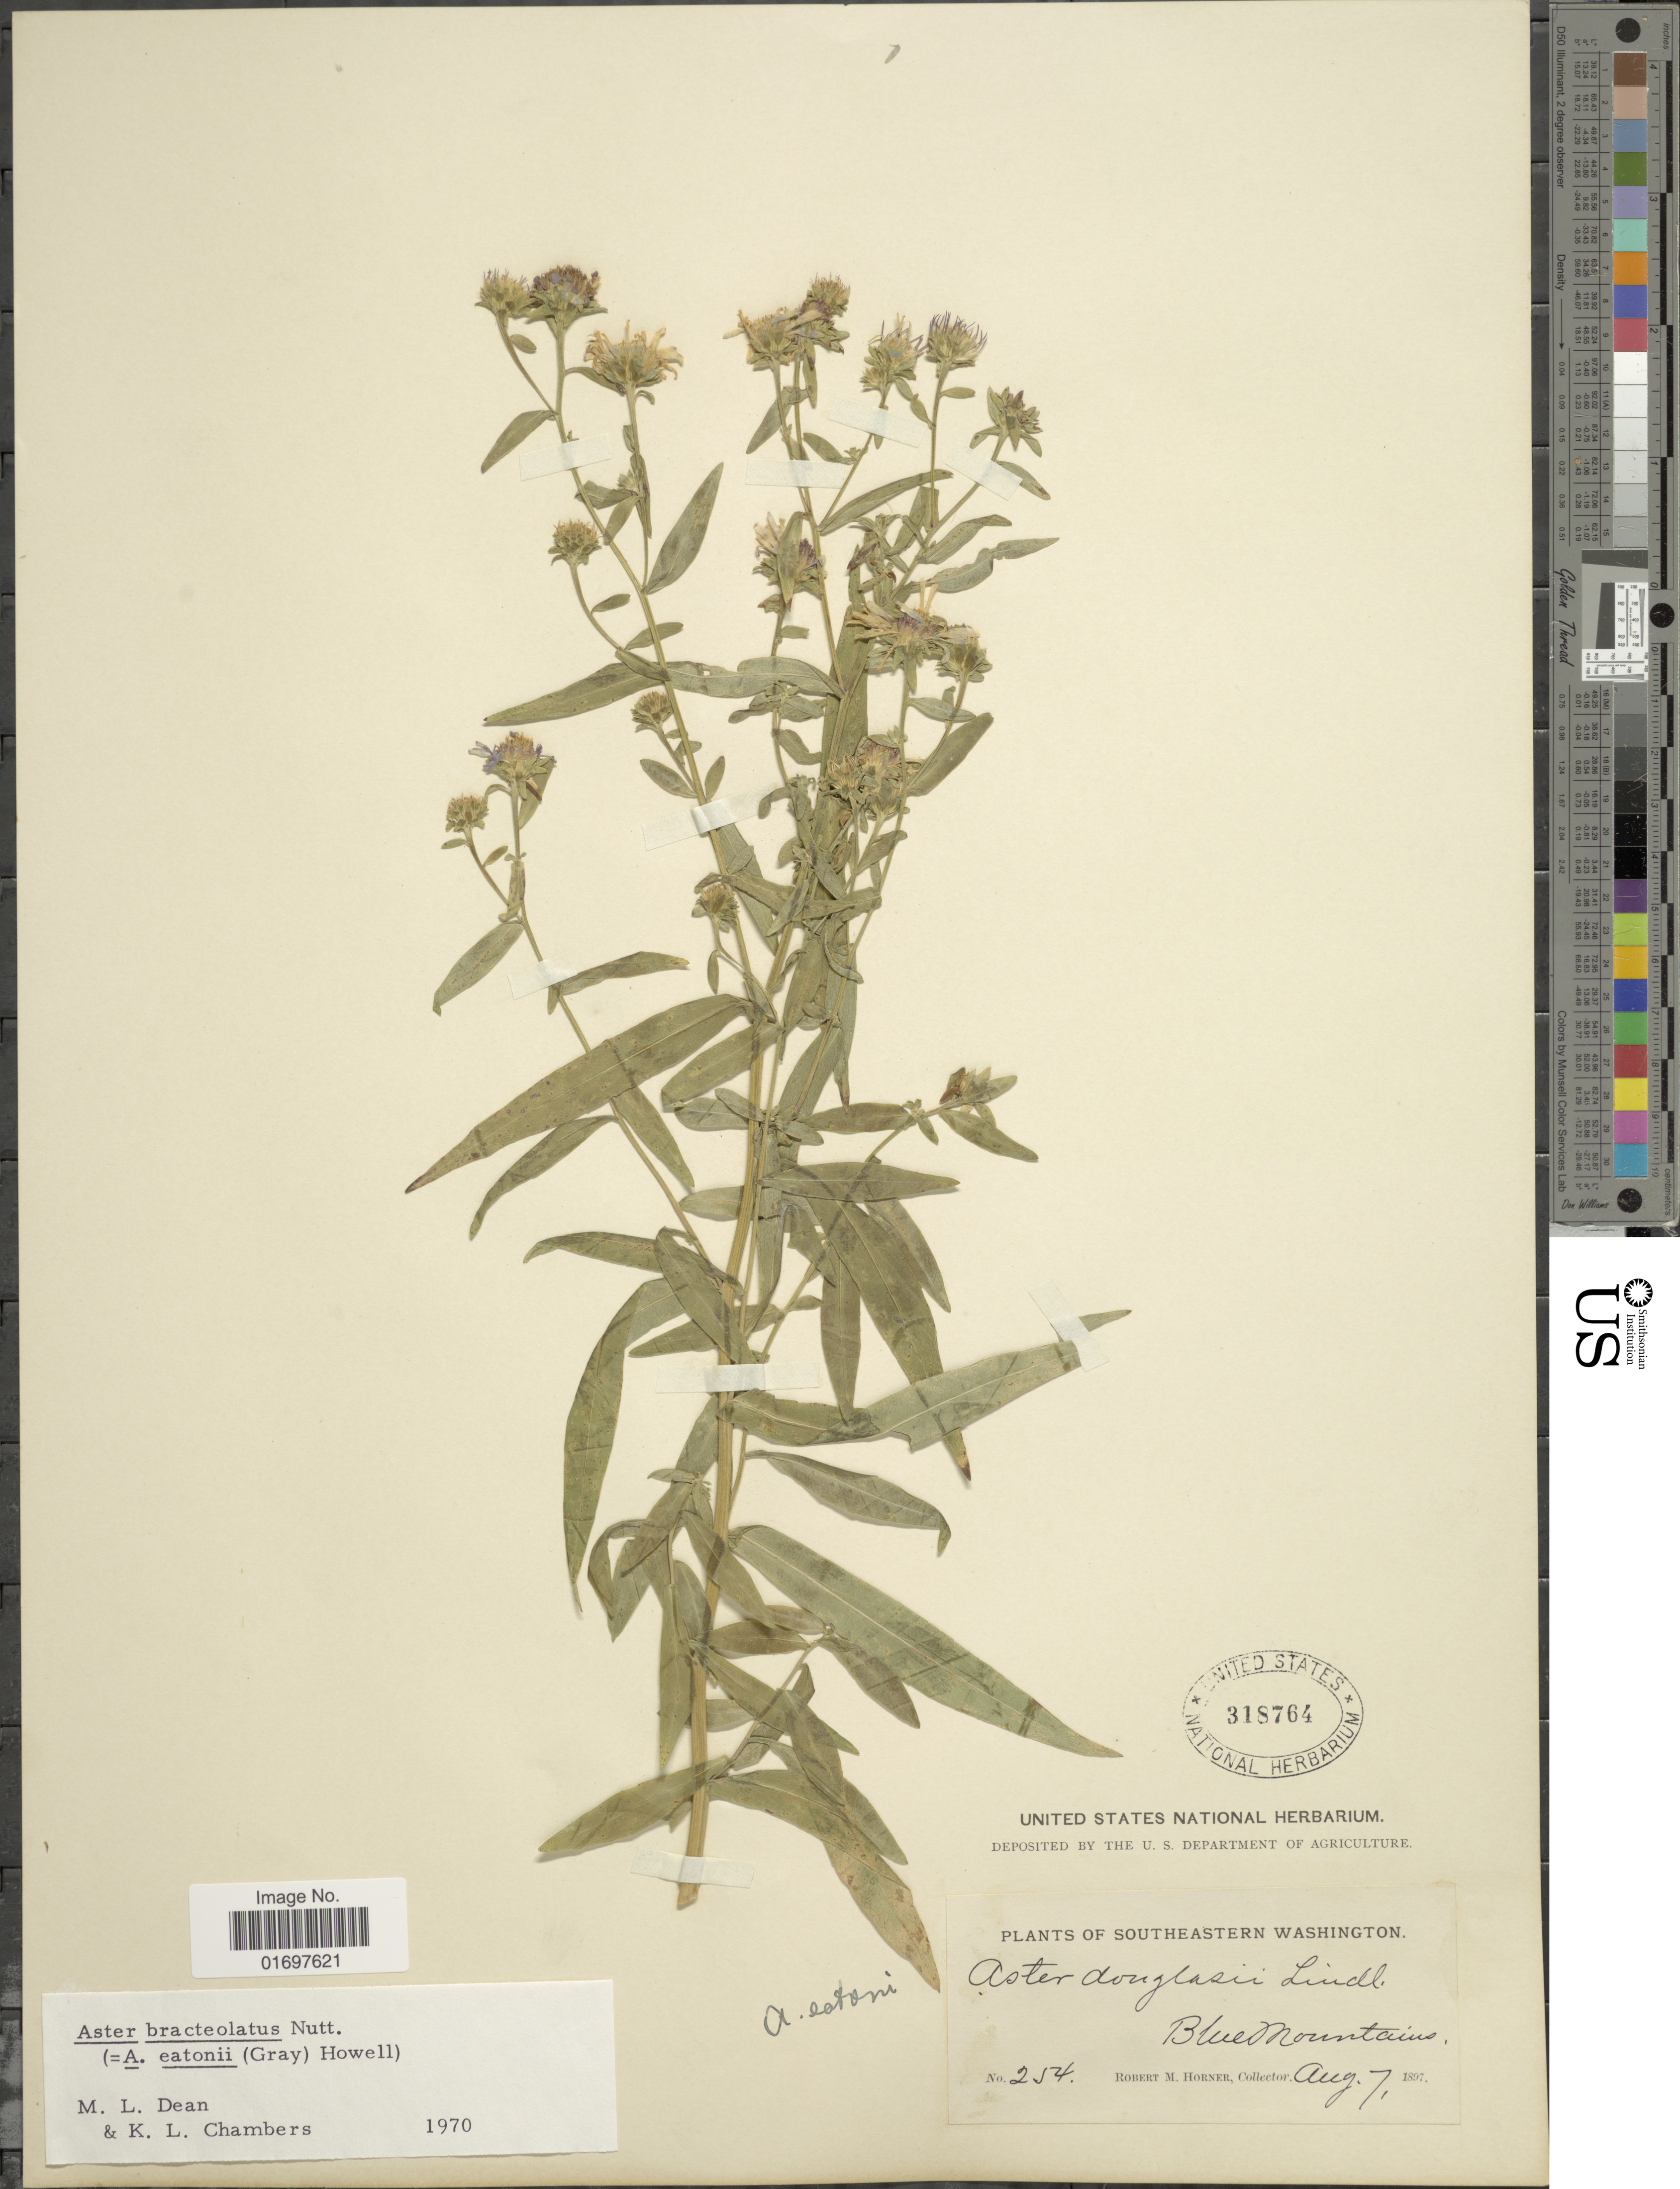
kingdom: Plantae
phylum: Tracheophyta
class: Magnoliopsida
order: Asterales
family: Asteraceae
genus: Symphyotrichum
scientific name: Symphyotrichum bracteolatum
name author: (Nutt.) G.L. Nesom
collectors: R. Horner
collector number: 254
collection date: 1897-08-07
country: United States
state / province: Washington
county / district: Clallam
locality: Southeastern Washington, Blue Mountains.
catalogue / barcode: US 318764